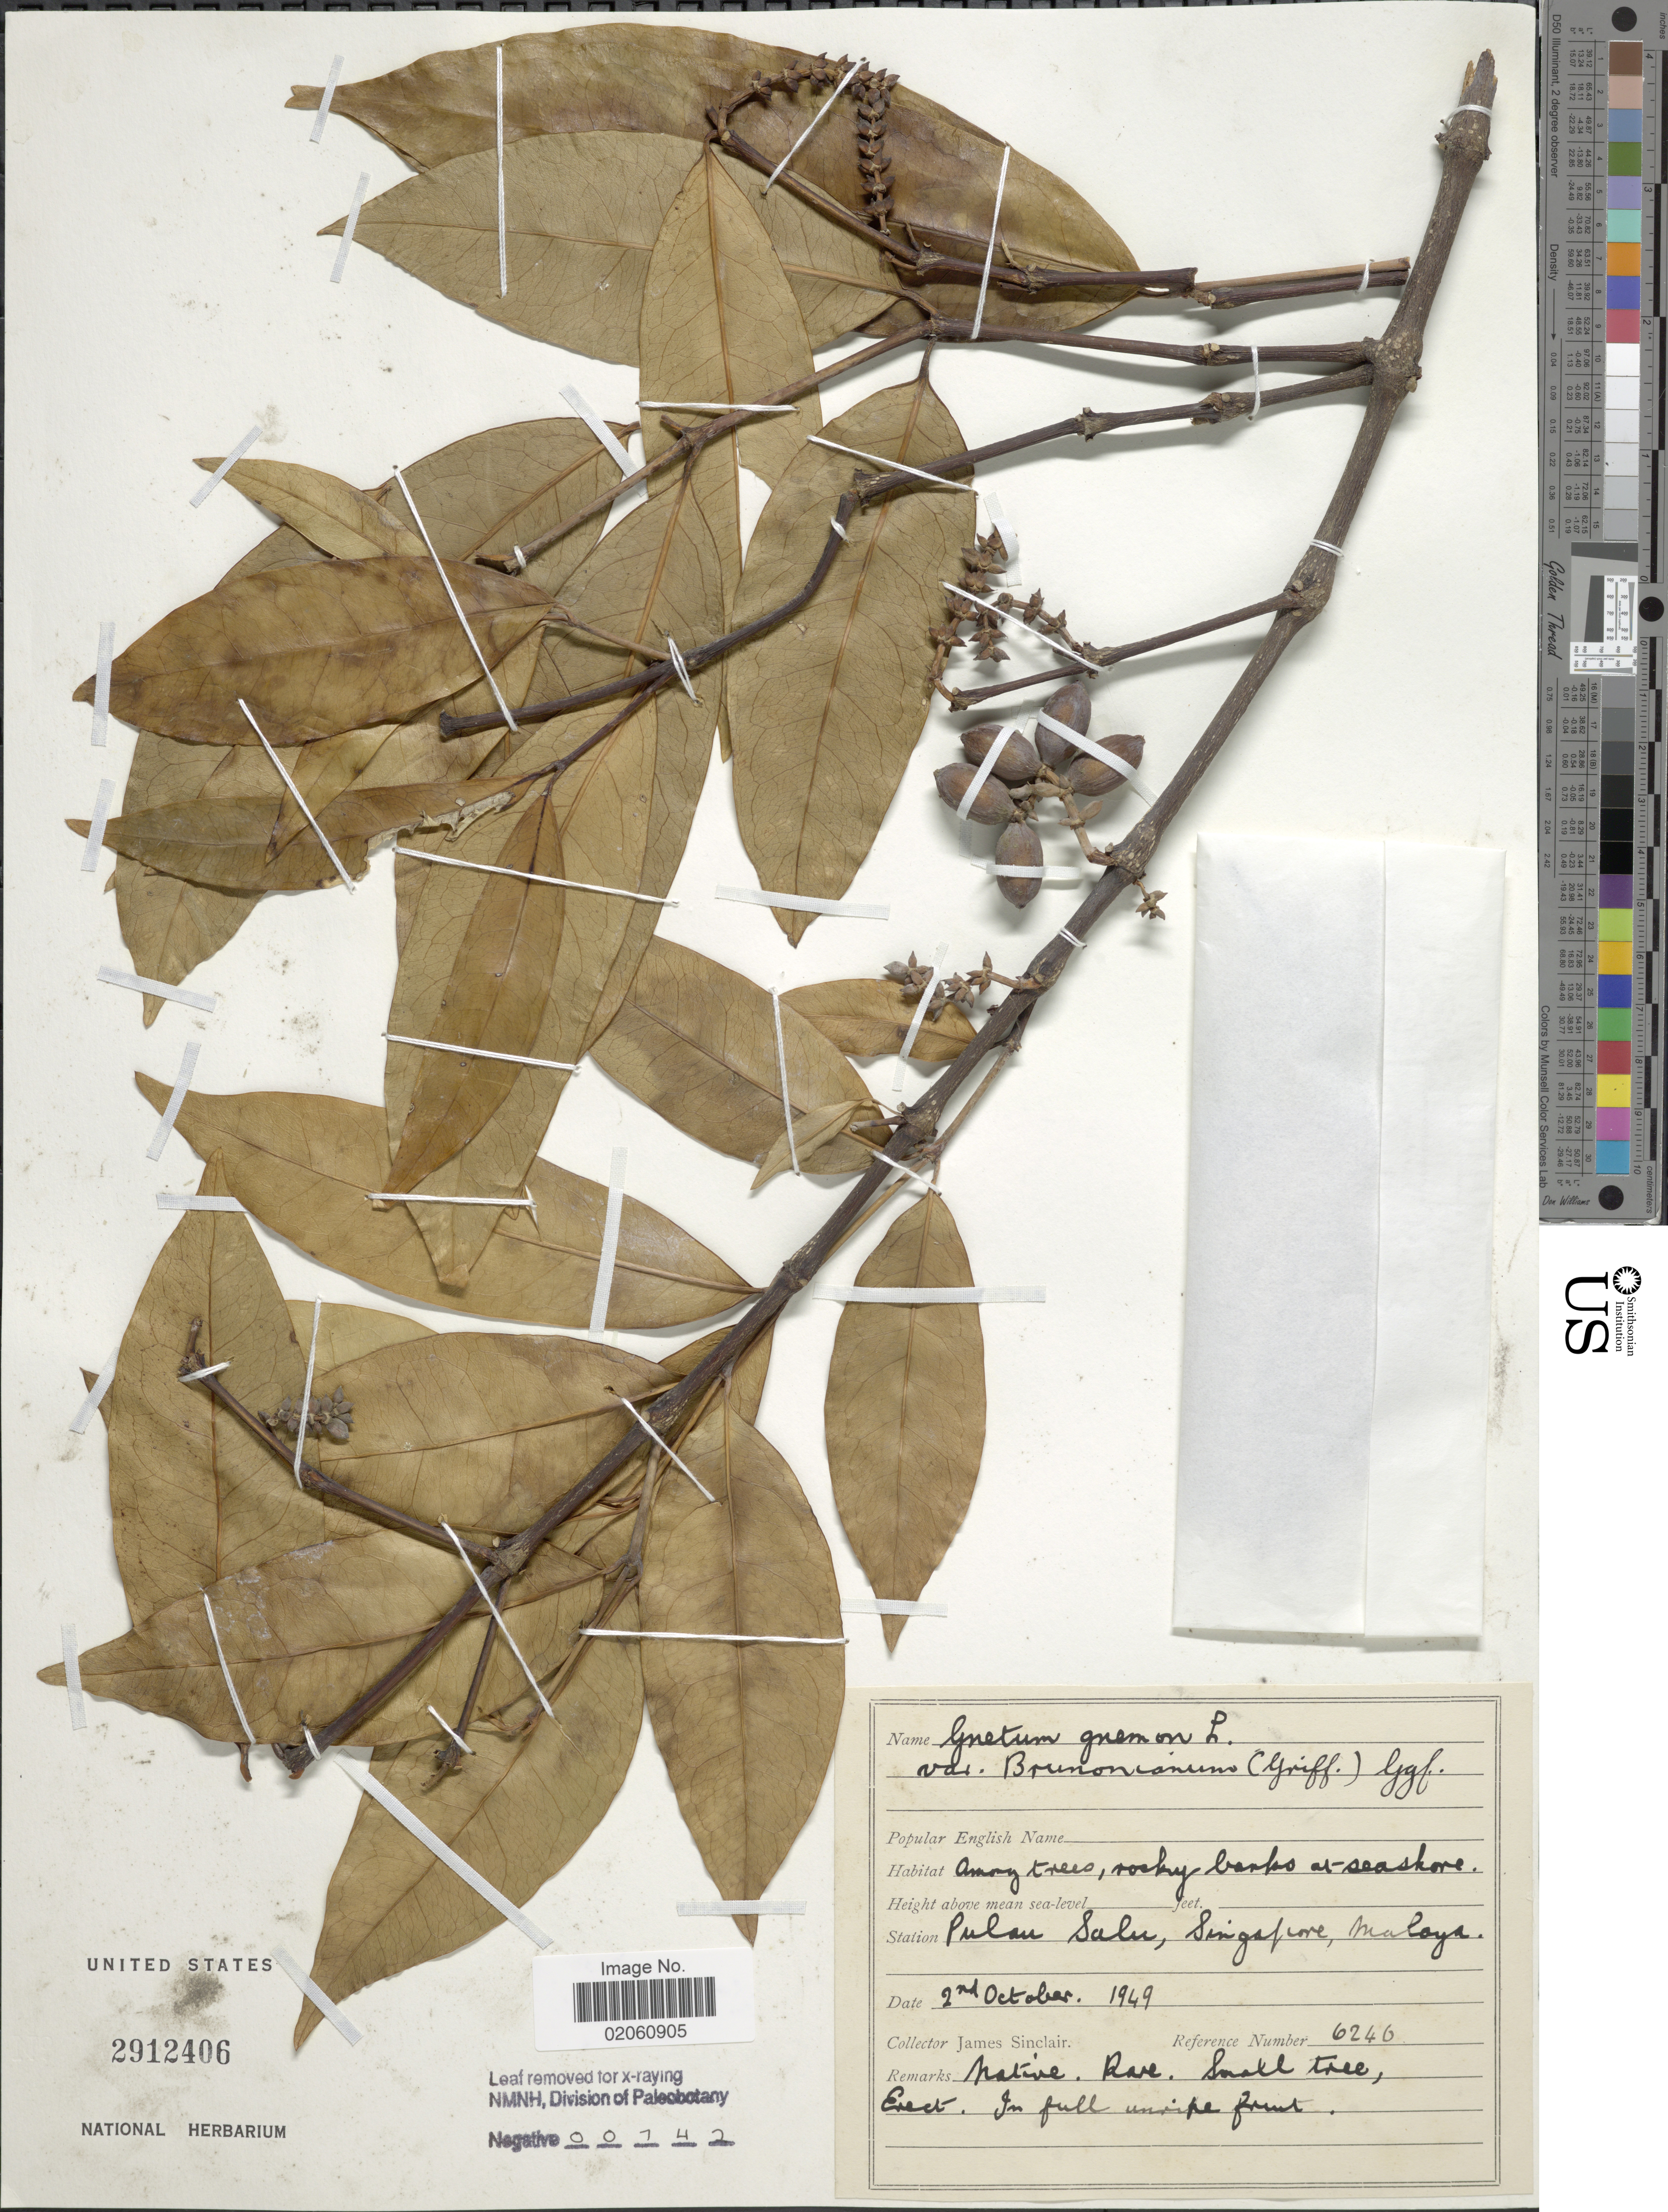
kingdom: Plantae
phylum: Tracheophyta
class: Gnetopsida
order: Gnetales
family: Gnetaceae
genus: Gnetum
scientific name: Gnetum gnemon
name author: L.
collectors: J. Sinclair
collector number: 6246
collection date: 1949-10-02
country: Singapore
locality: Pulau Salu, Malaya, Among trees, rocky banks at seashore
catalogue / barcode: US 2912406